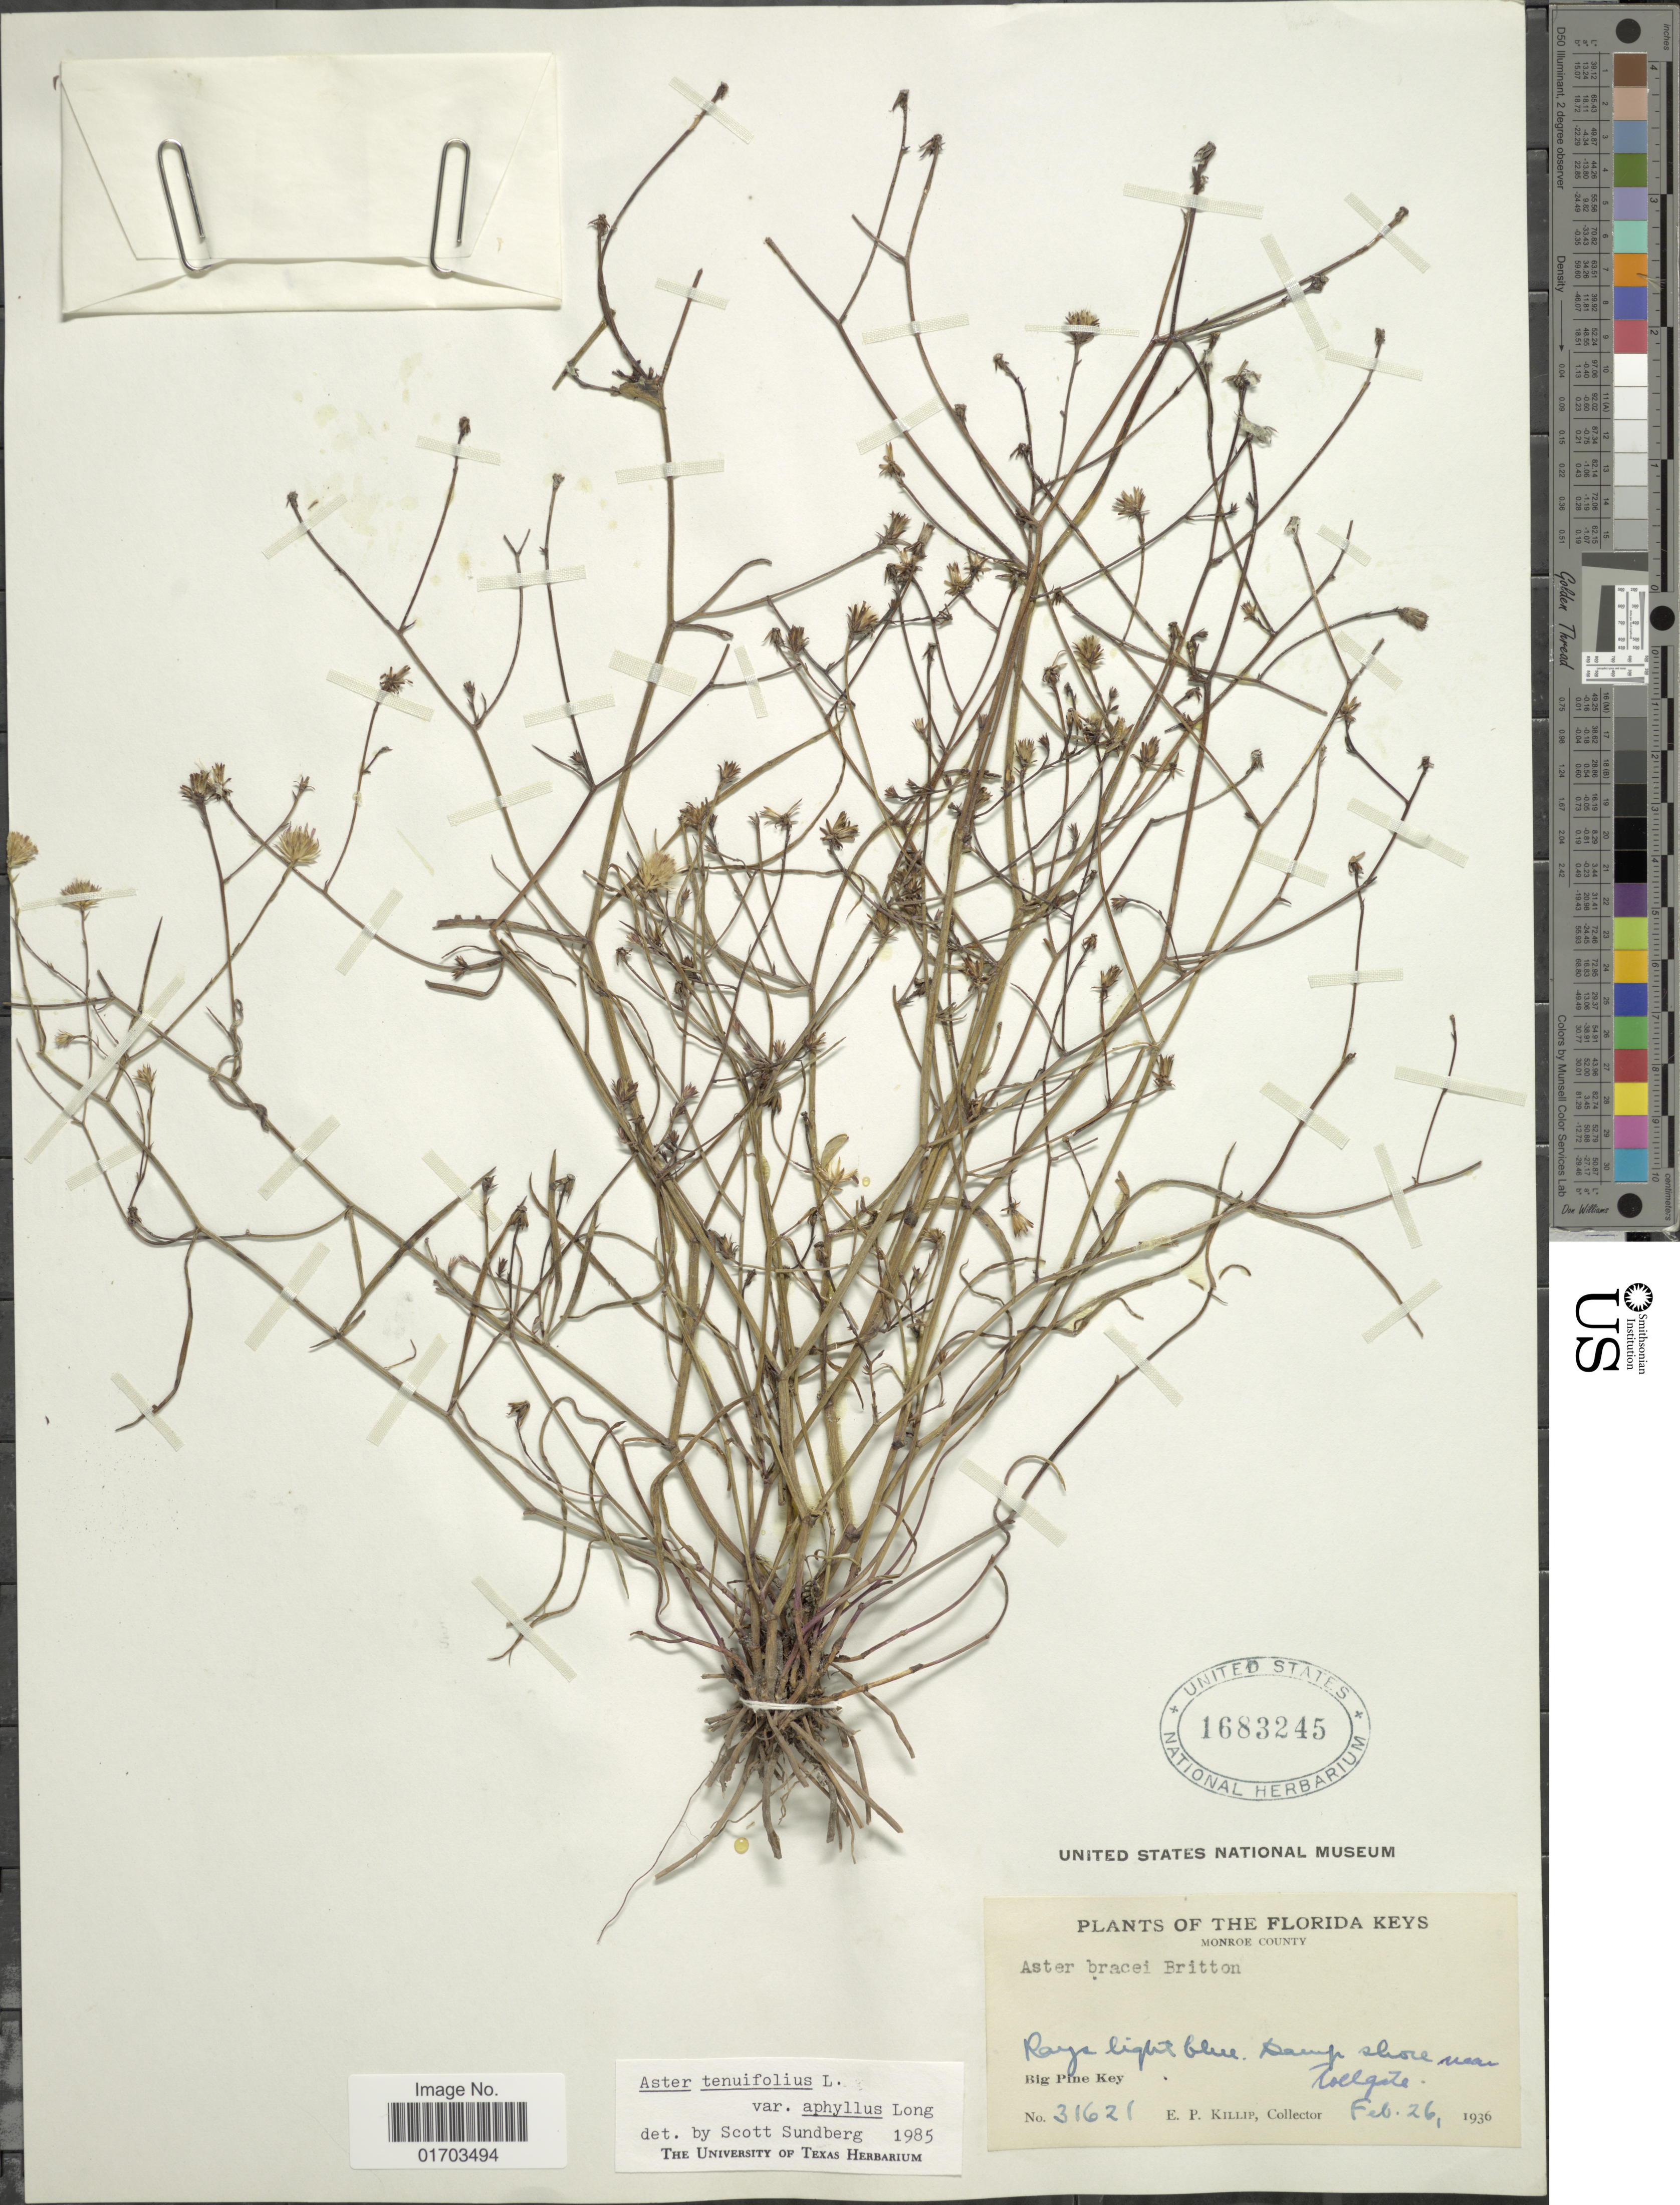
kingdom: Plantae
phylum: Tracheophyta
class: Magnoliopsida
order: Asterales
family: Asteraceae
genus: Symphyotrichum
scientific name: Symphyotrichum tenuifolium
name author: (L.) G.L. Nesom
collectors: E. P. Killip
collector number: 31621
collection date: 1936-02-26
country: United States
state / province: Florida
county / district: Monroe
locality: Florida Keys, damp shore near Tollgate, Big Pine Key.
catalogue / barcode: US 1683245